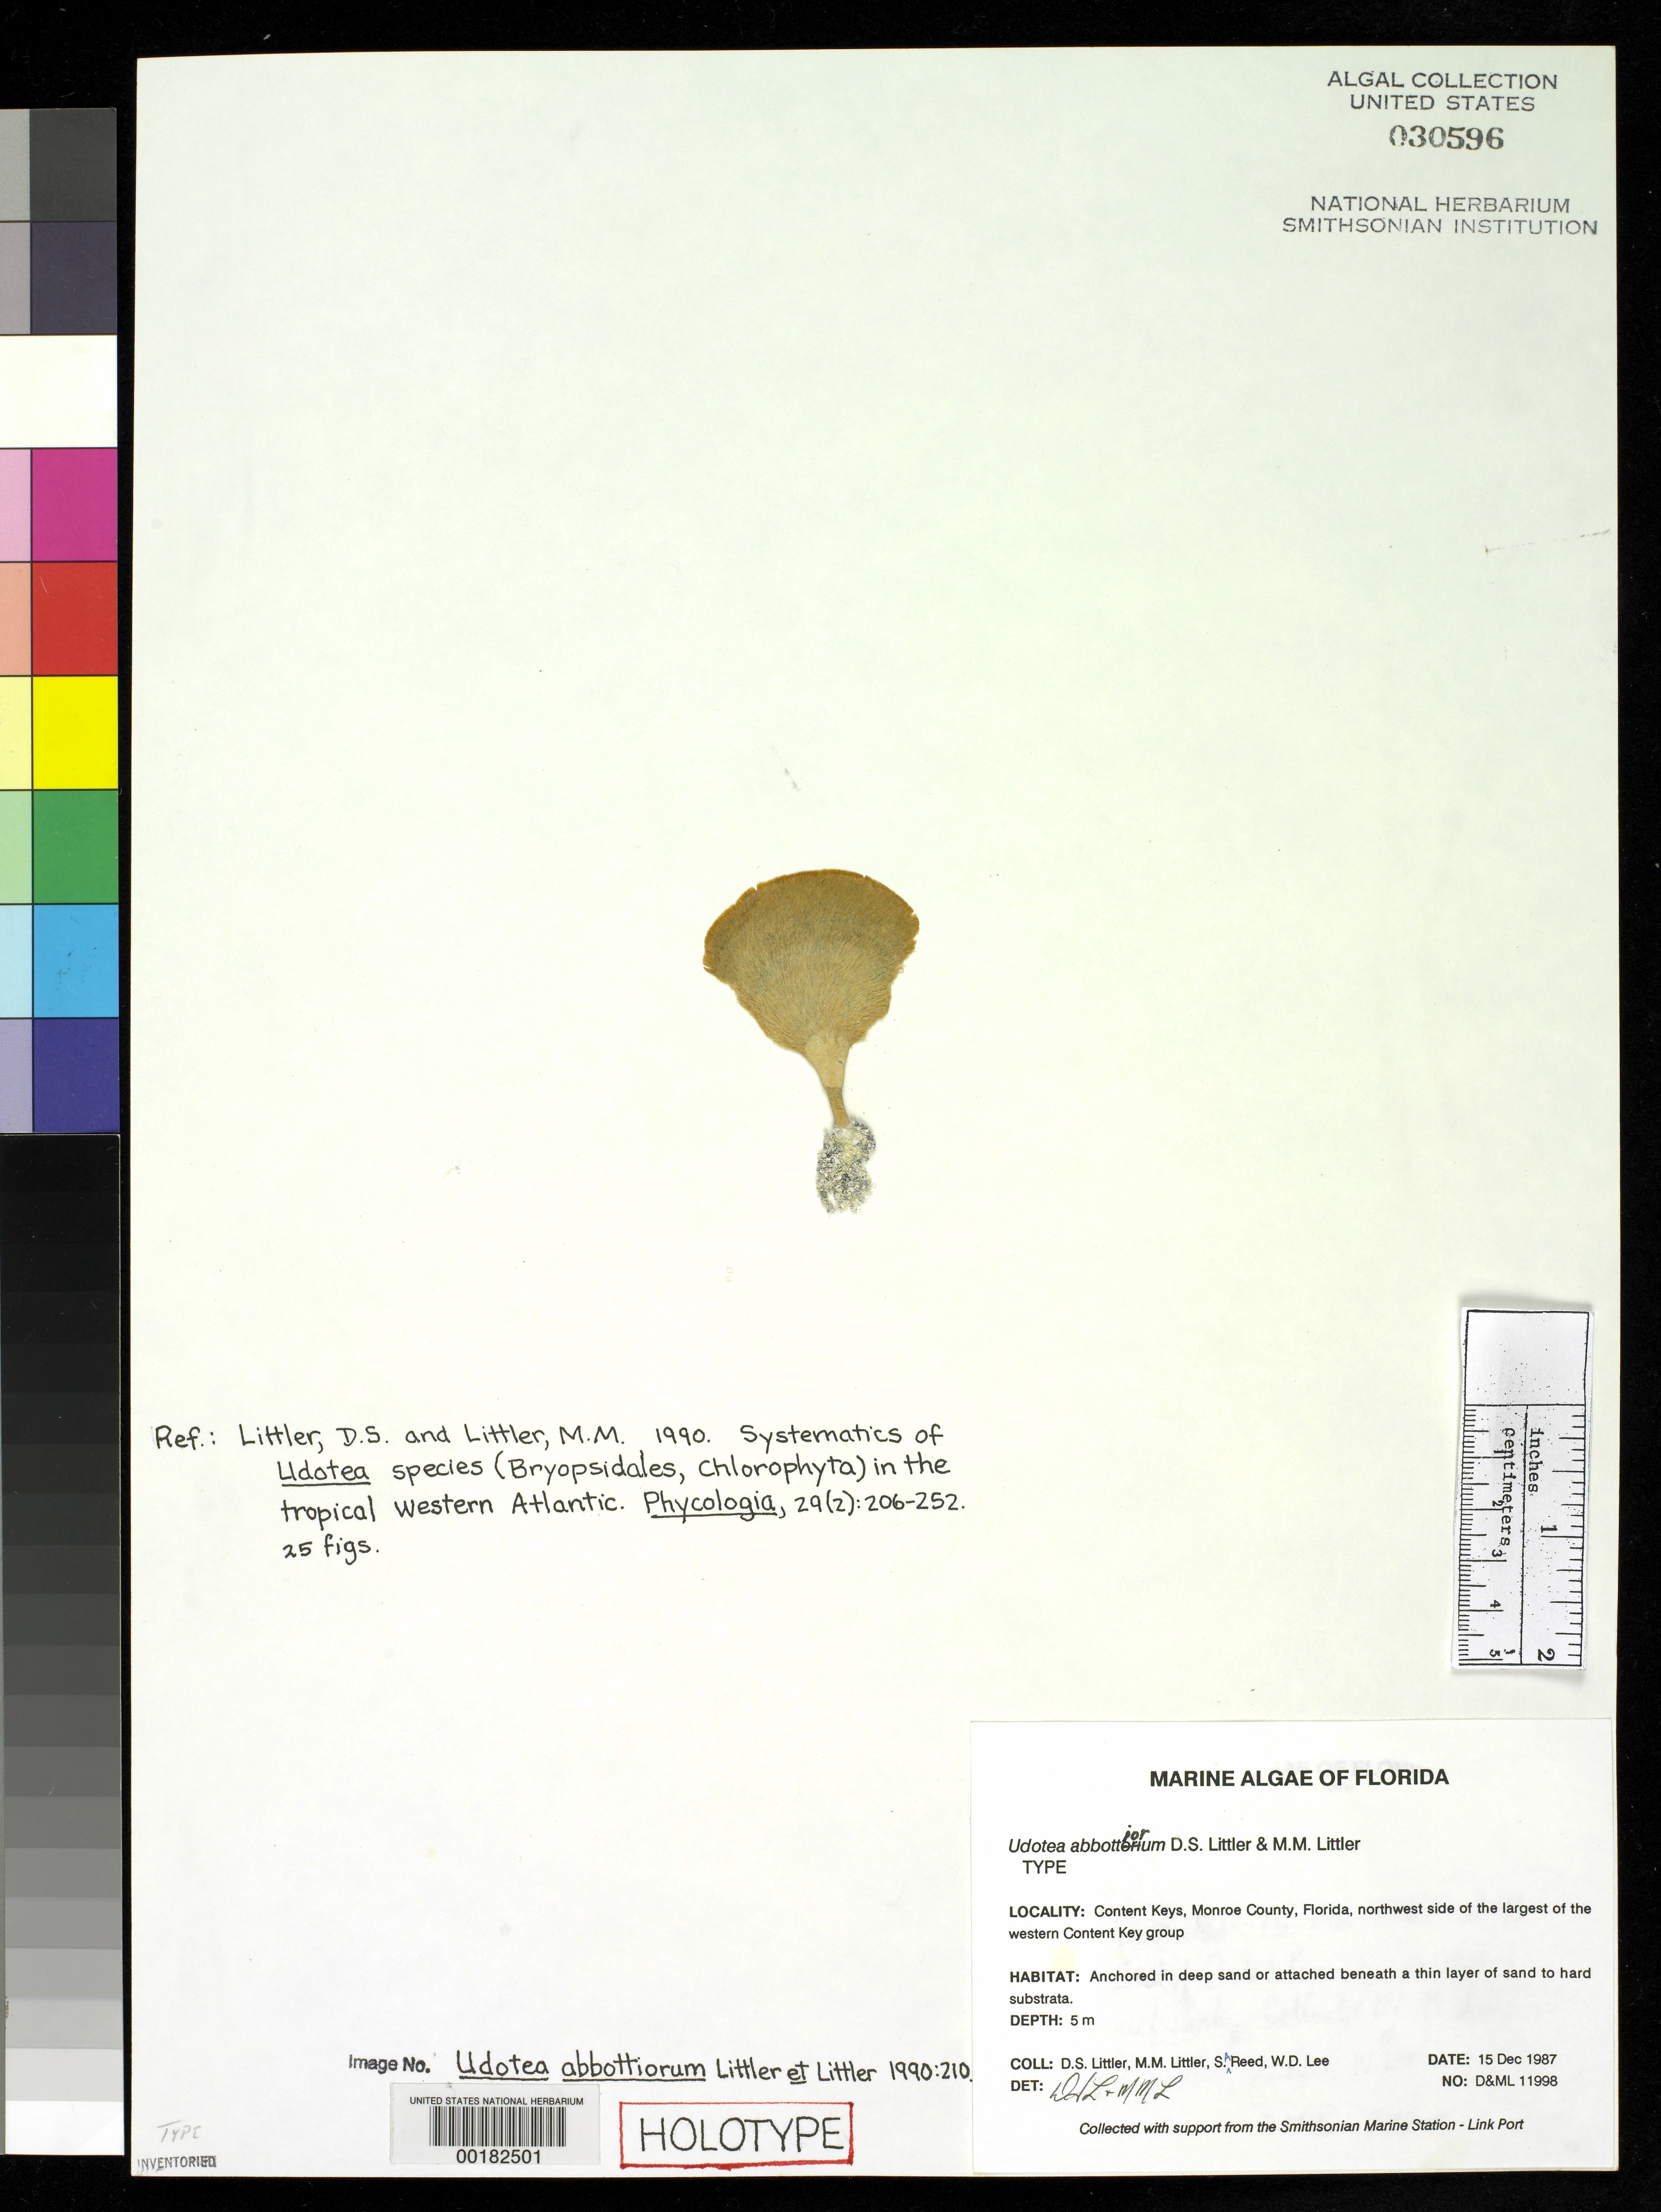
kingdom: Plantae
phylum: Chlorophyta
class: Ulvophyceae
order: Bryopsidales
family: Udoteaceae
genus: Udotea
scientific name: Udotea abbottiorum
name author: D.S. Littler & Littler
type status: Holotype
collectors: D. S. Littler, M. M. Littler, S. Reed & W. Lee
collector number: D&ML 11998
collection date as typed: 15 Dec 1987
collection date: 1987-12-15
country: United States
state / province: Florida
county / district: Monroe County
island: Content Keys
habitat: In deep sand or on hard substrata under thin sand.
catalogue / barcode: US 30596